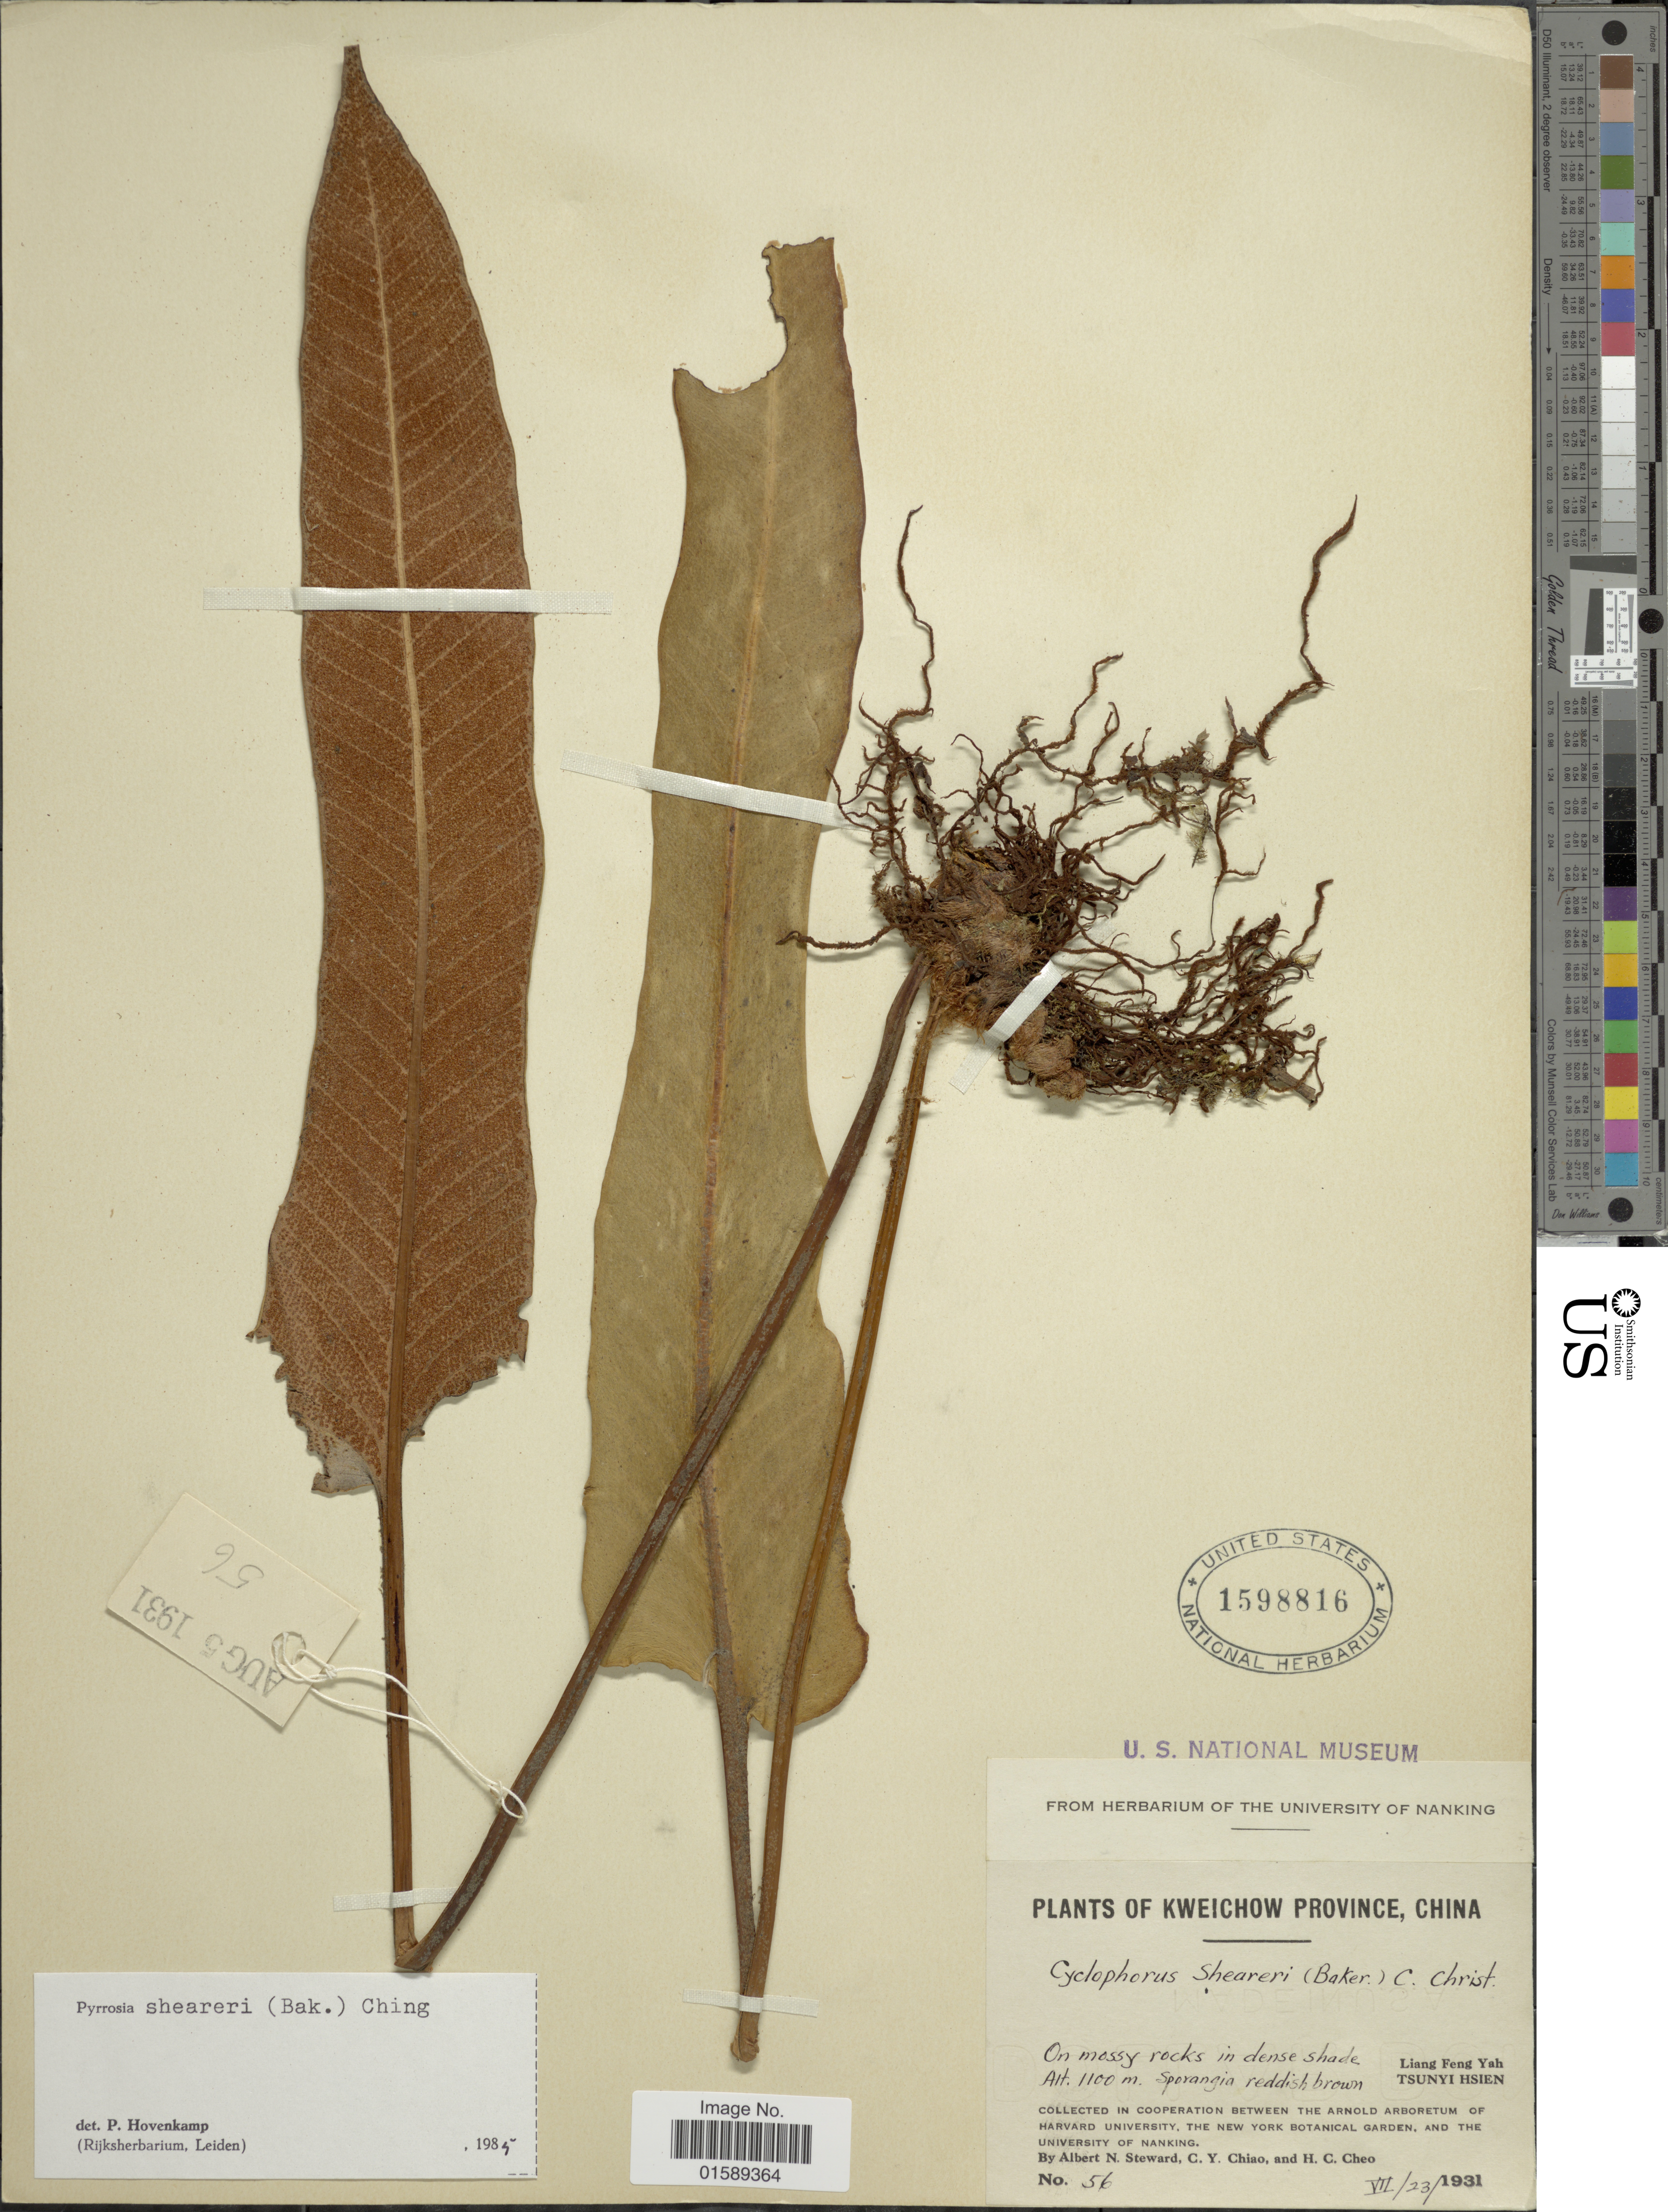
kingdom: Plantae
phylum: Tracheophyta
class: Polypodiopsida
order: Polypodiales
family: Polypodiaceae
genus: Pyrrosia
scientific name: Pyrrosia sheareri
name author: (Baker) Ching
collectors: A. N. Steward, C. Y. Chiao & H. Cheo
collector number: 56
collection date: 1931-07-23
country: China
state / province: Guizhou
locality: Kweichow Province, China. Liang Feng Yah, Tsunyi Hsien.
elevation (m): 1100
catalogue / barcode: US 1598816